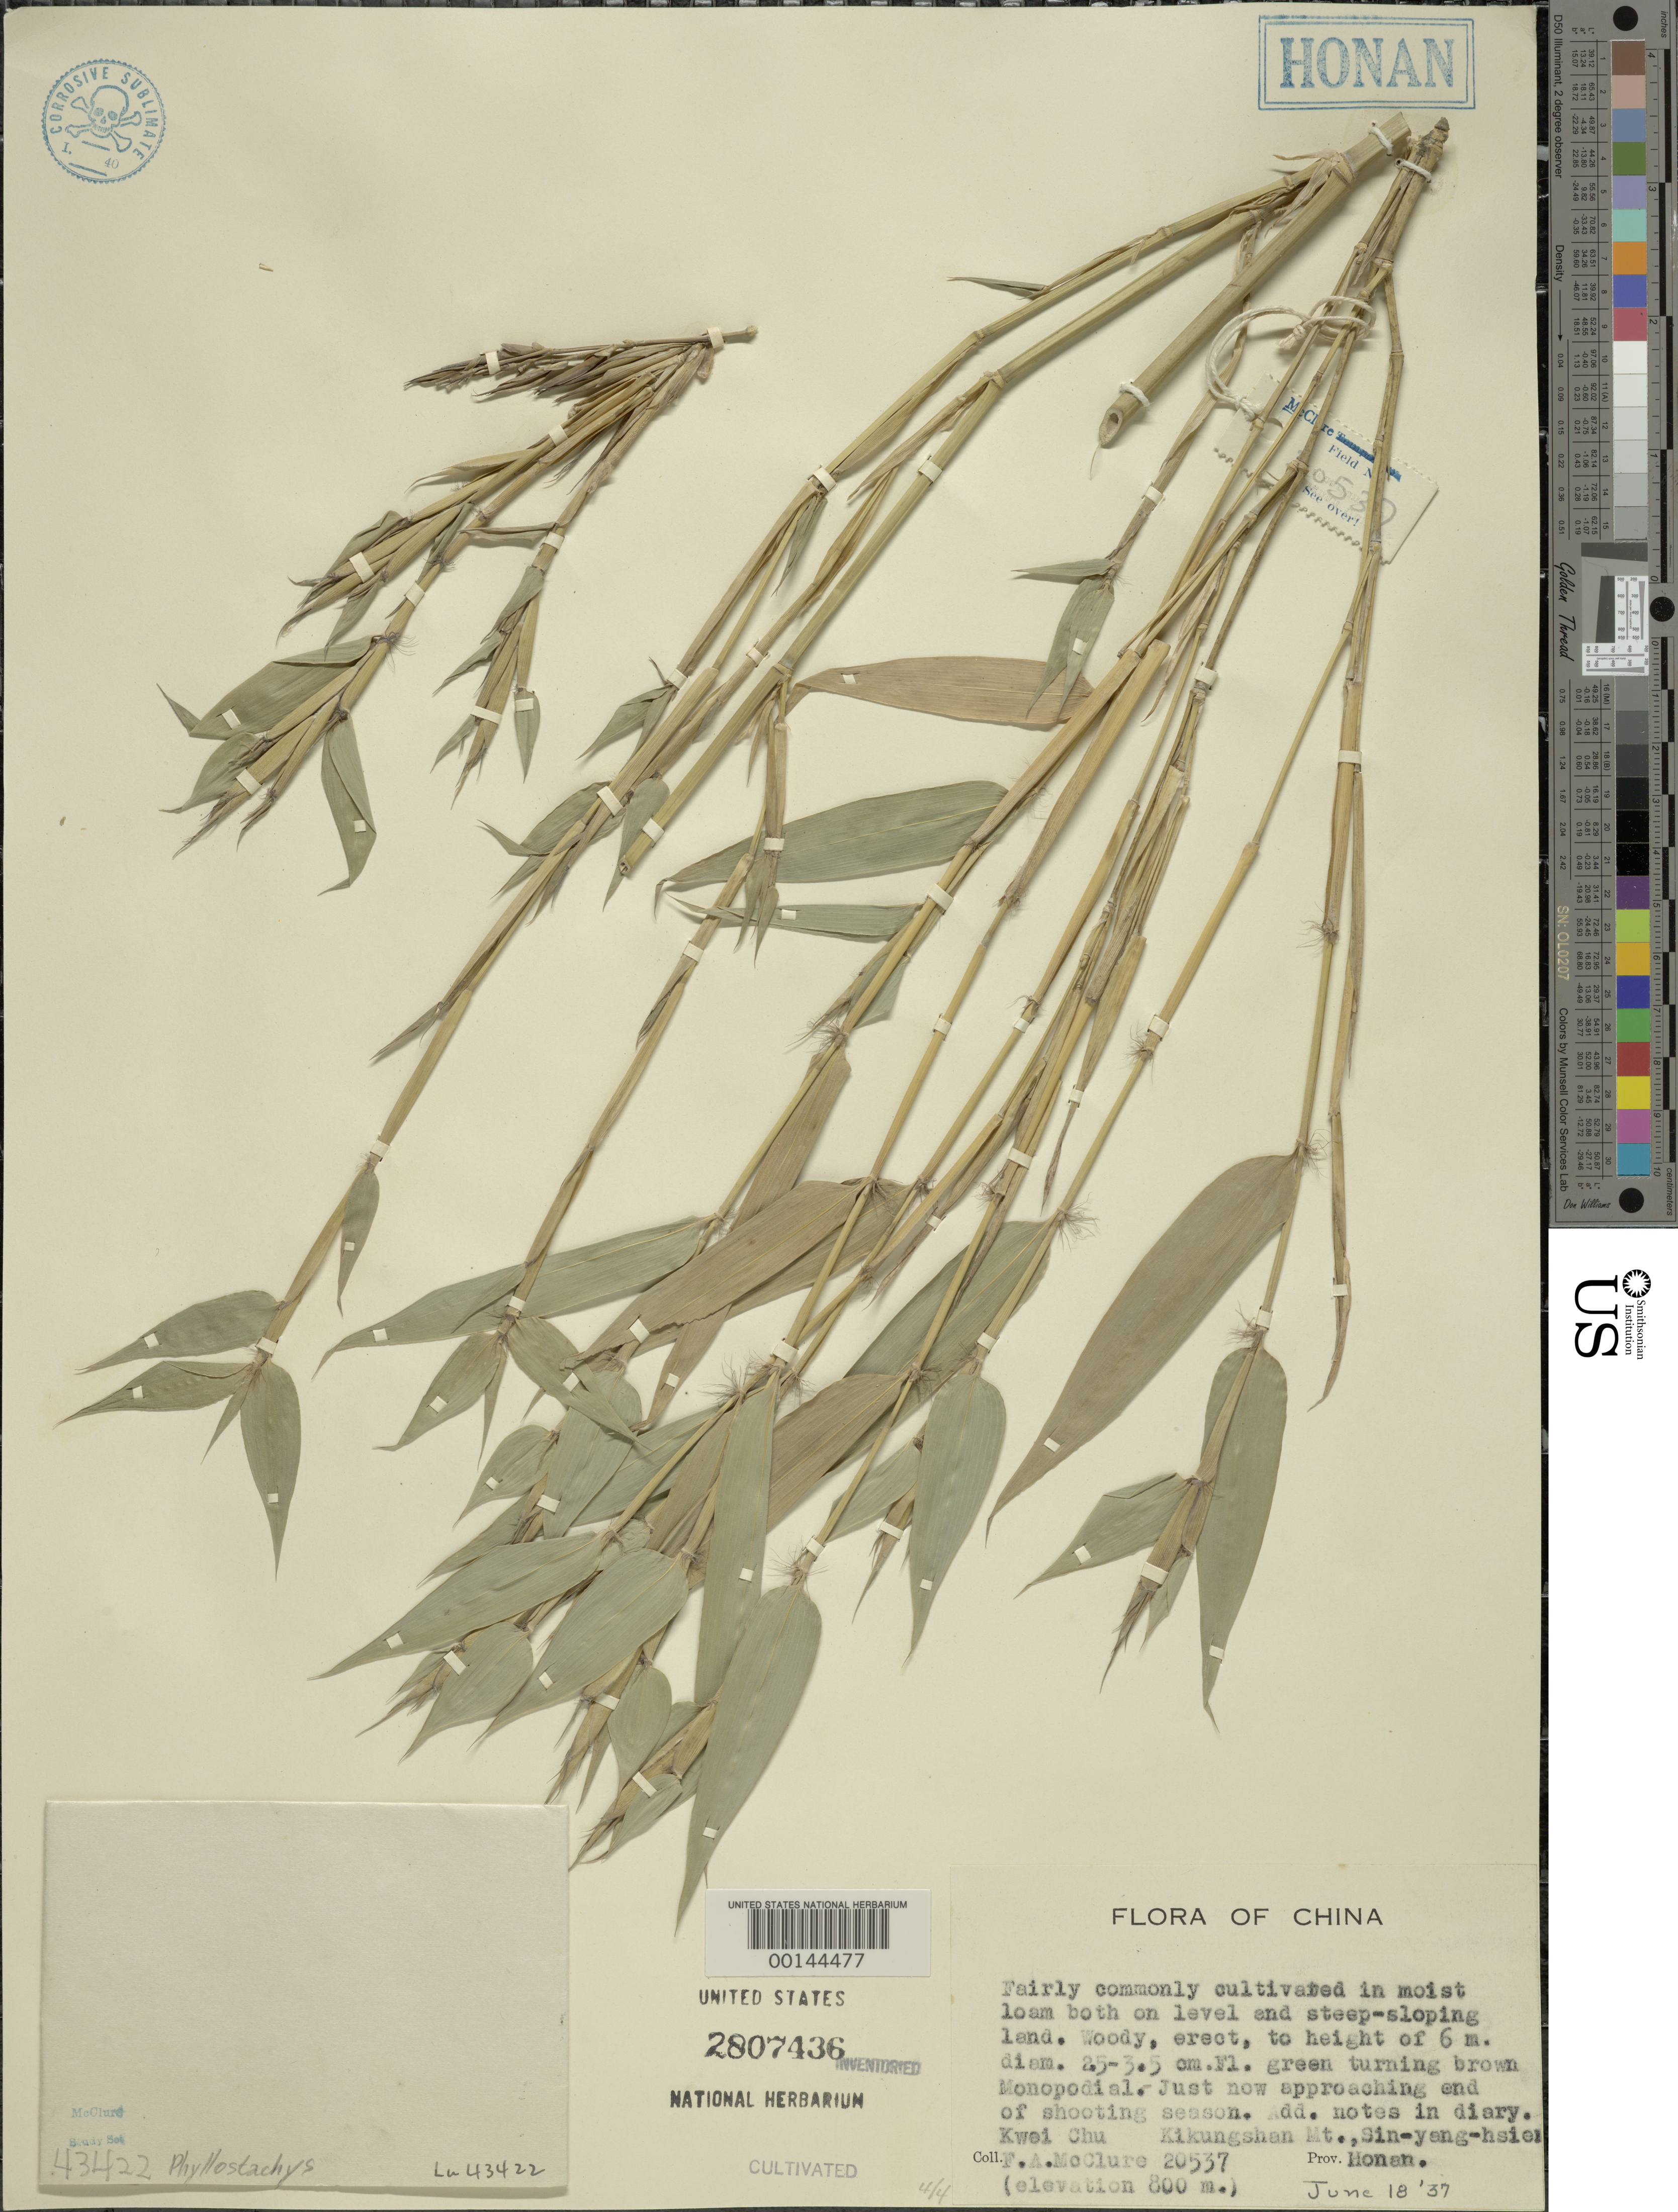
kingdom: Plantae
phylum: Tracheophyta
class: Liliopsida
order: Poales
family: Poaceae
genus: Phyllostachys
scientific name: Phyllostachys sp.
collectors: F. A. McClure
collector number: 20537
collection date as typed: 18 Jun 1937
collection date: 1937-06-18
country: China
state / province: Guangdong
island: Honam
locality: Kwei chu, sin-yang-hsien, kikungshan mt.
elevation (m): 800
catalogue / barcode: US 2807436